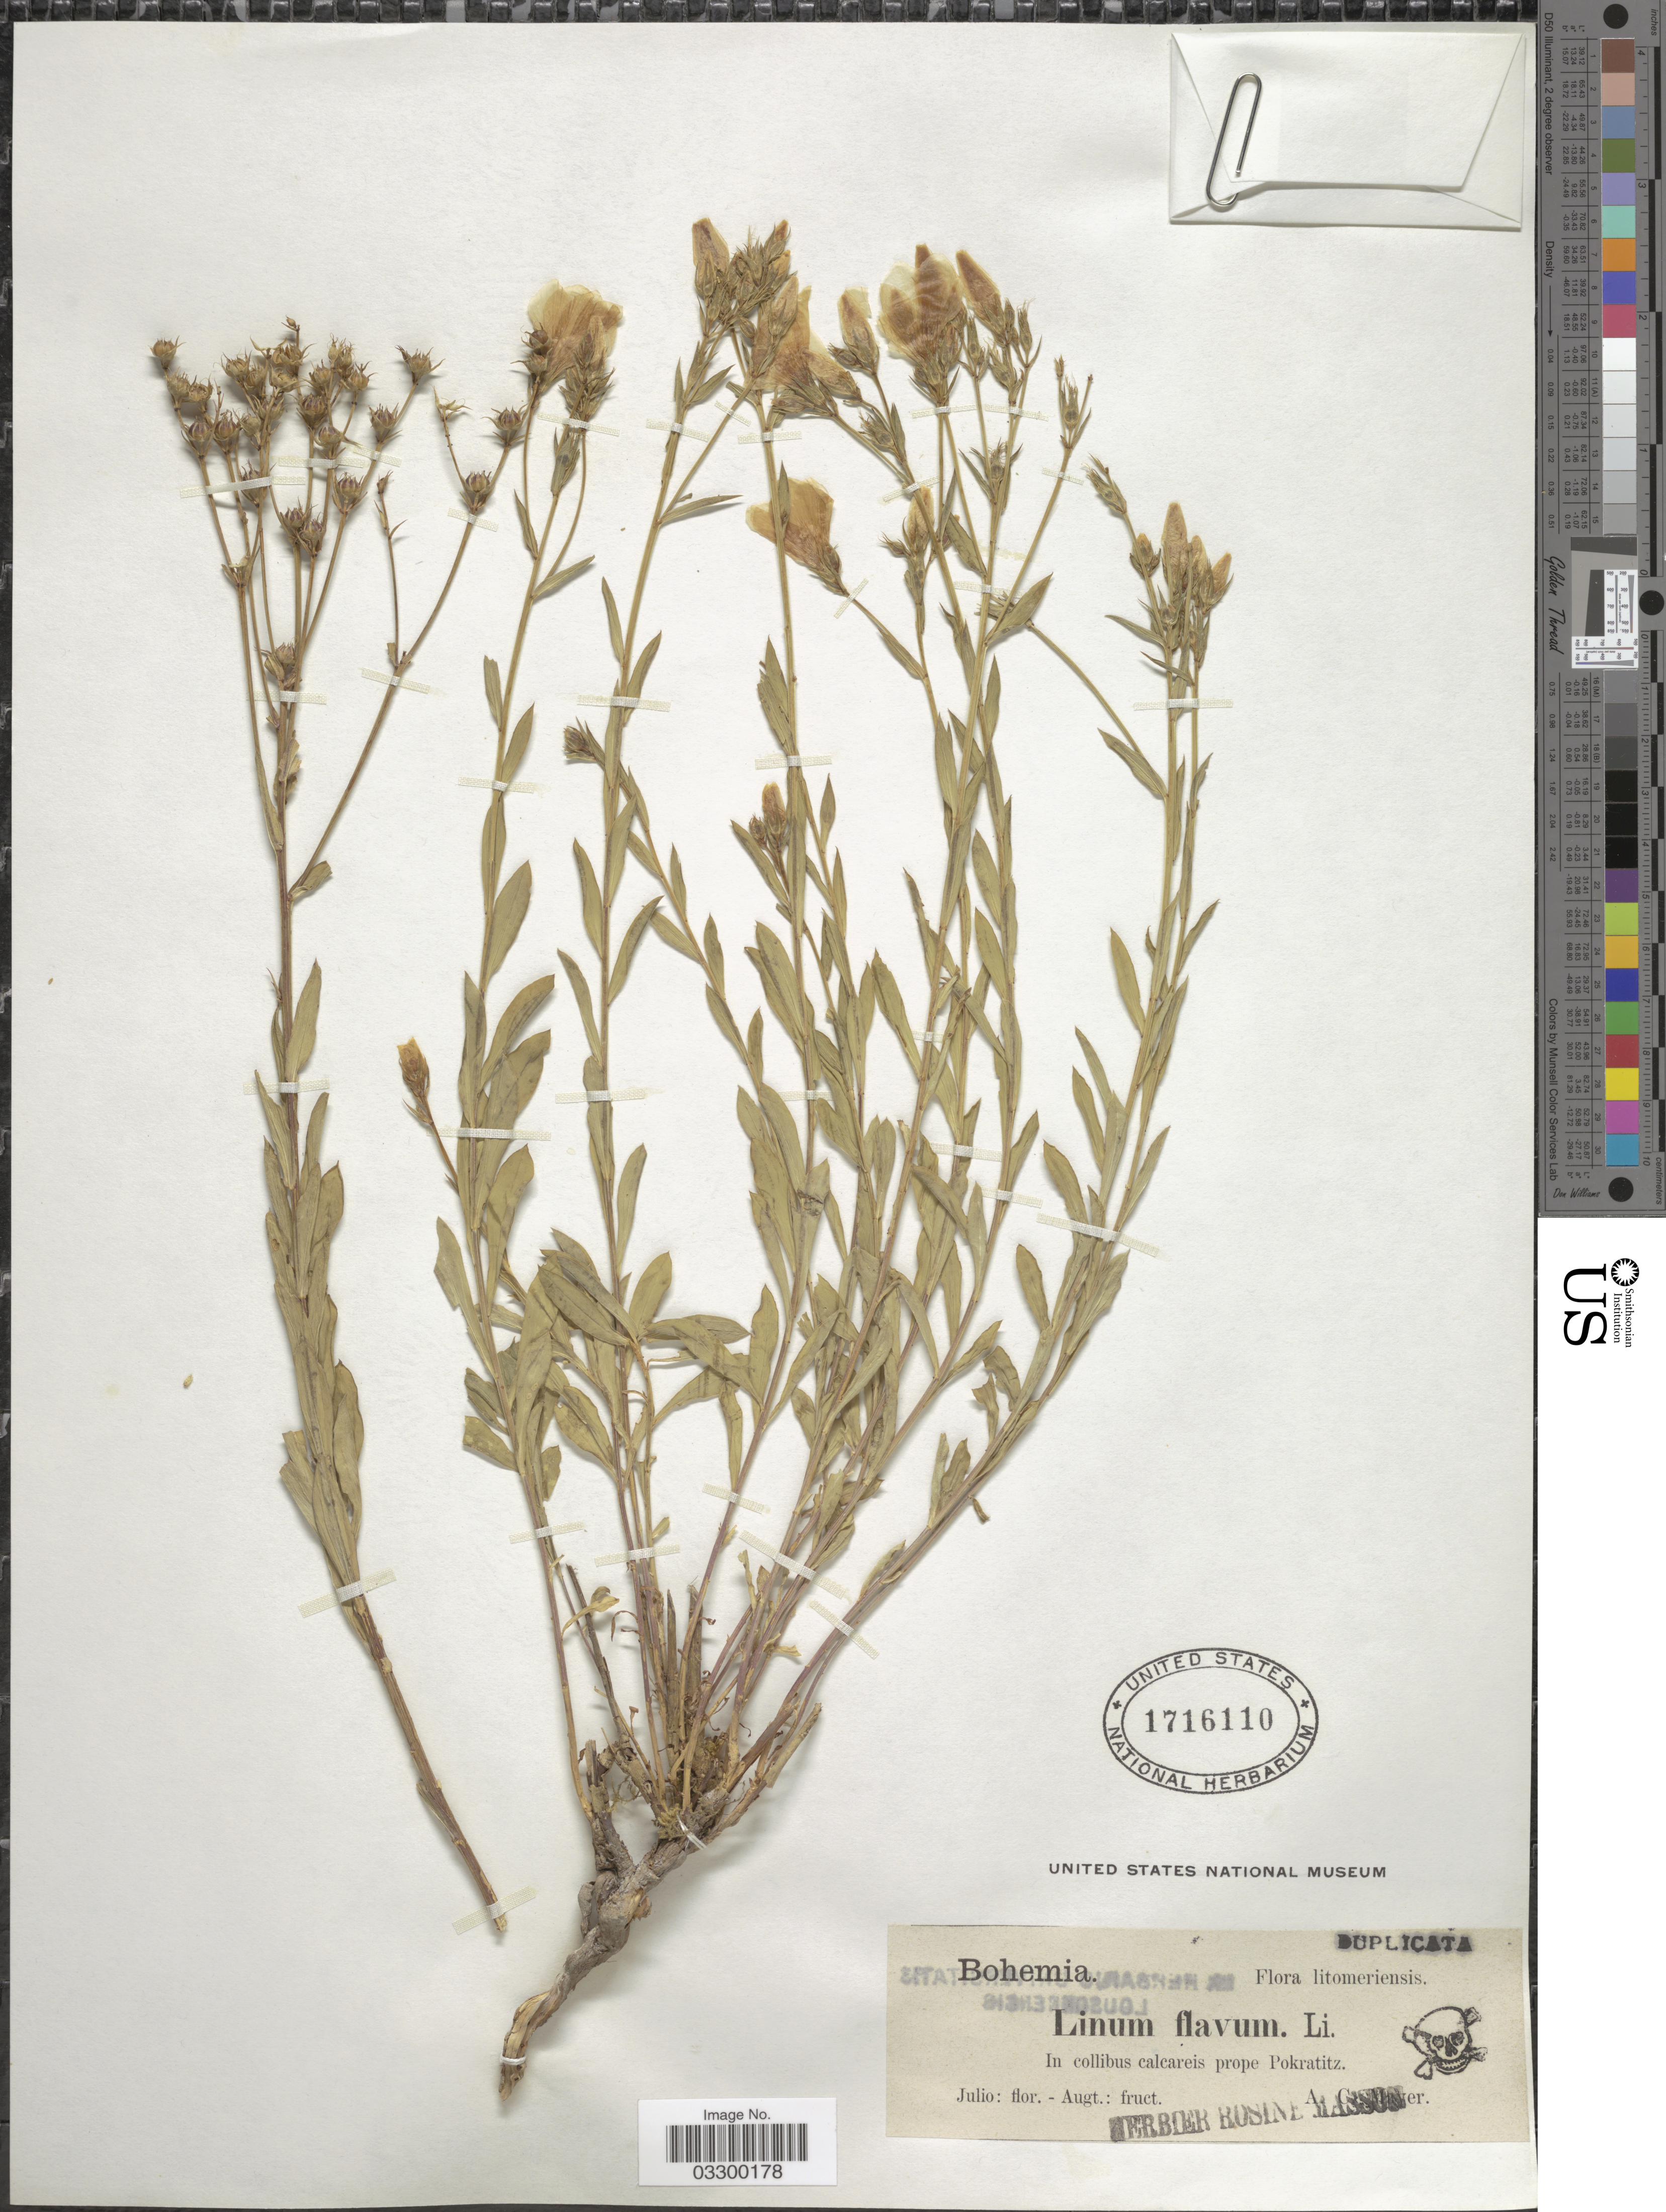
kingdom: Plantae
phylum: Tracheophyta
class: Magnoliopsida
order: Malpighiales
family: Linaceae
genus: Linum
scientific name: Linum flavum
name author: L.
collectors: A. Mayer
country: Czechia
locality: Bohemia. In collibus calcareis prope Pokratitz.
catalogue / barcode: US 1716110